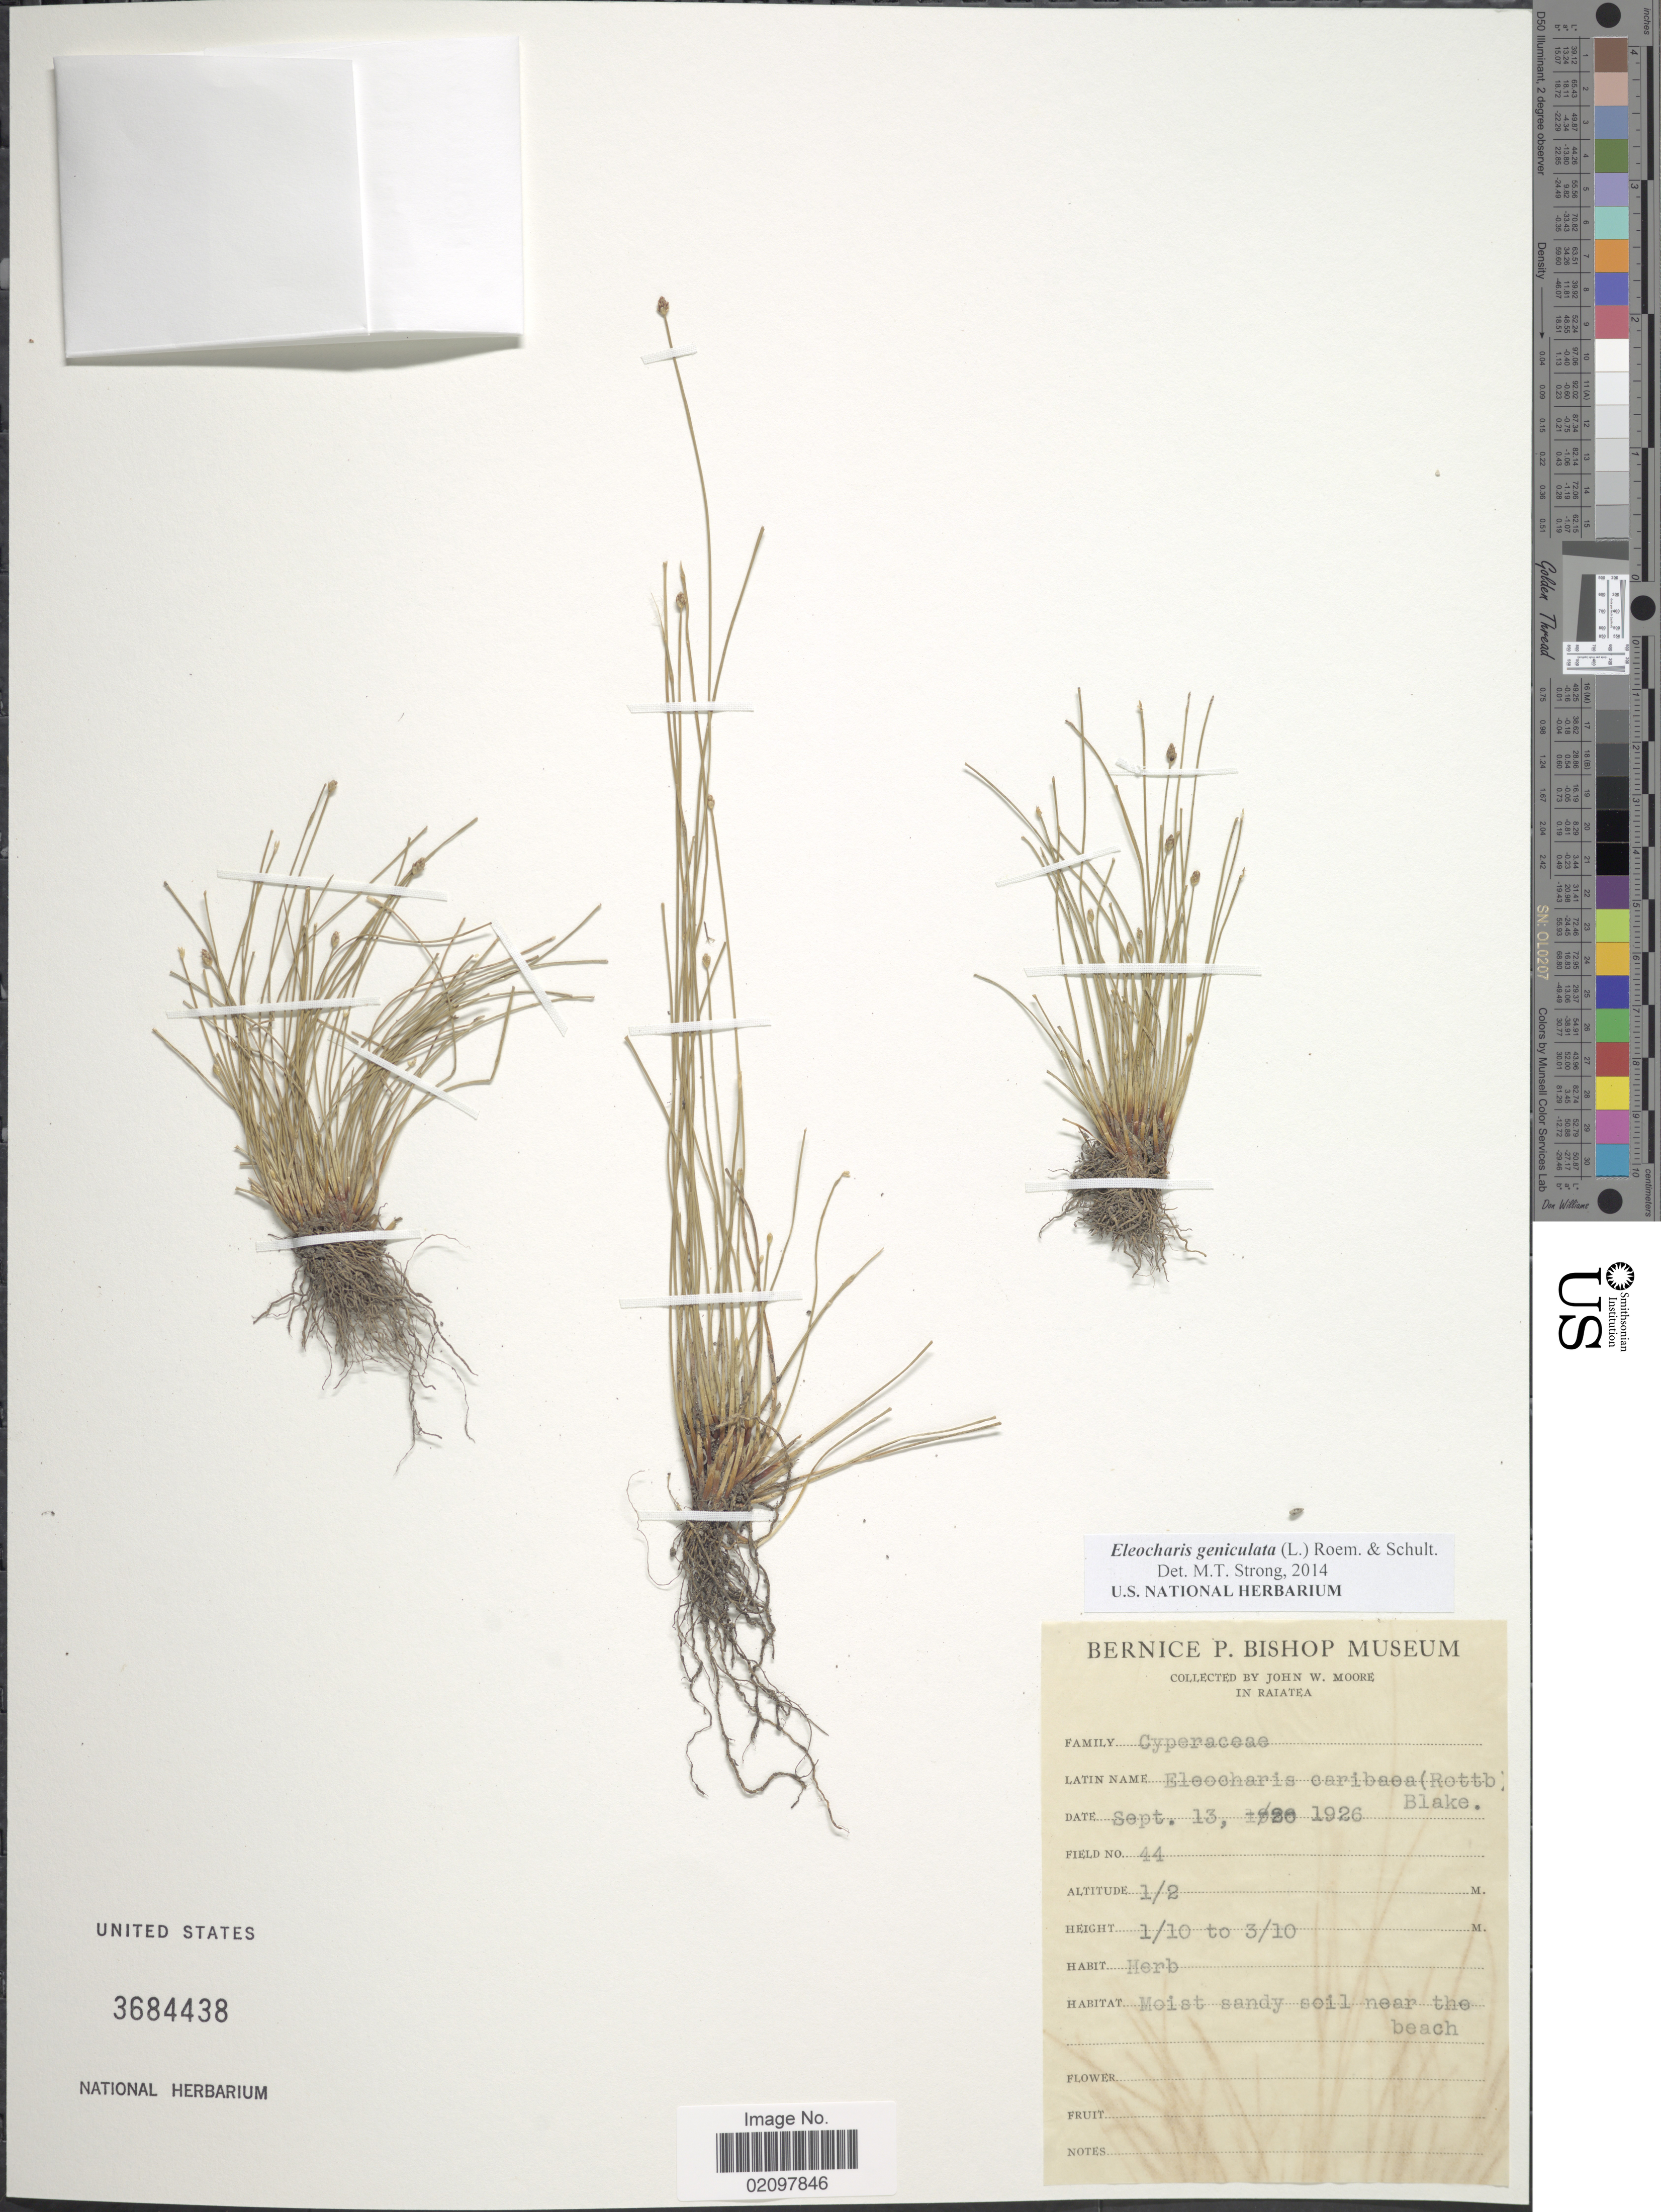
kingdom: Plantae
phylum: Tracheophyta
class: Liliopsida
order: Poales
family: Cyperaceae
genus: Eleocharis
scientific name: Eleocharis geniculata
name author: (L.) Roem. & Schult.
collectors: J. Moore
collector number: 44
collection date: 1926-09-13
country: French Polynesia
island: Raiatea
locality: Raiatea. Moist sandy soil near the beach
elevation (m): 1.5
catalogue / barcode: US 3684438